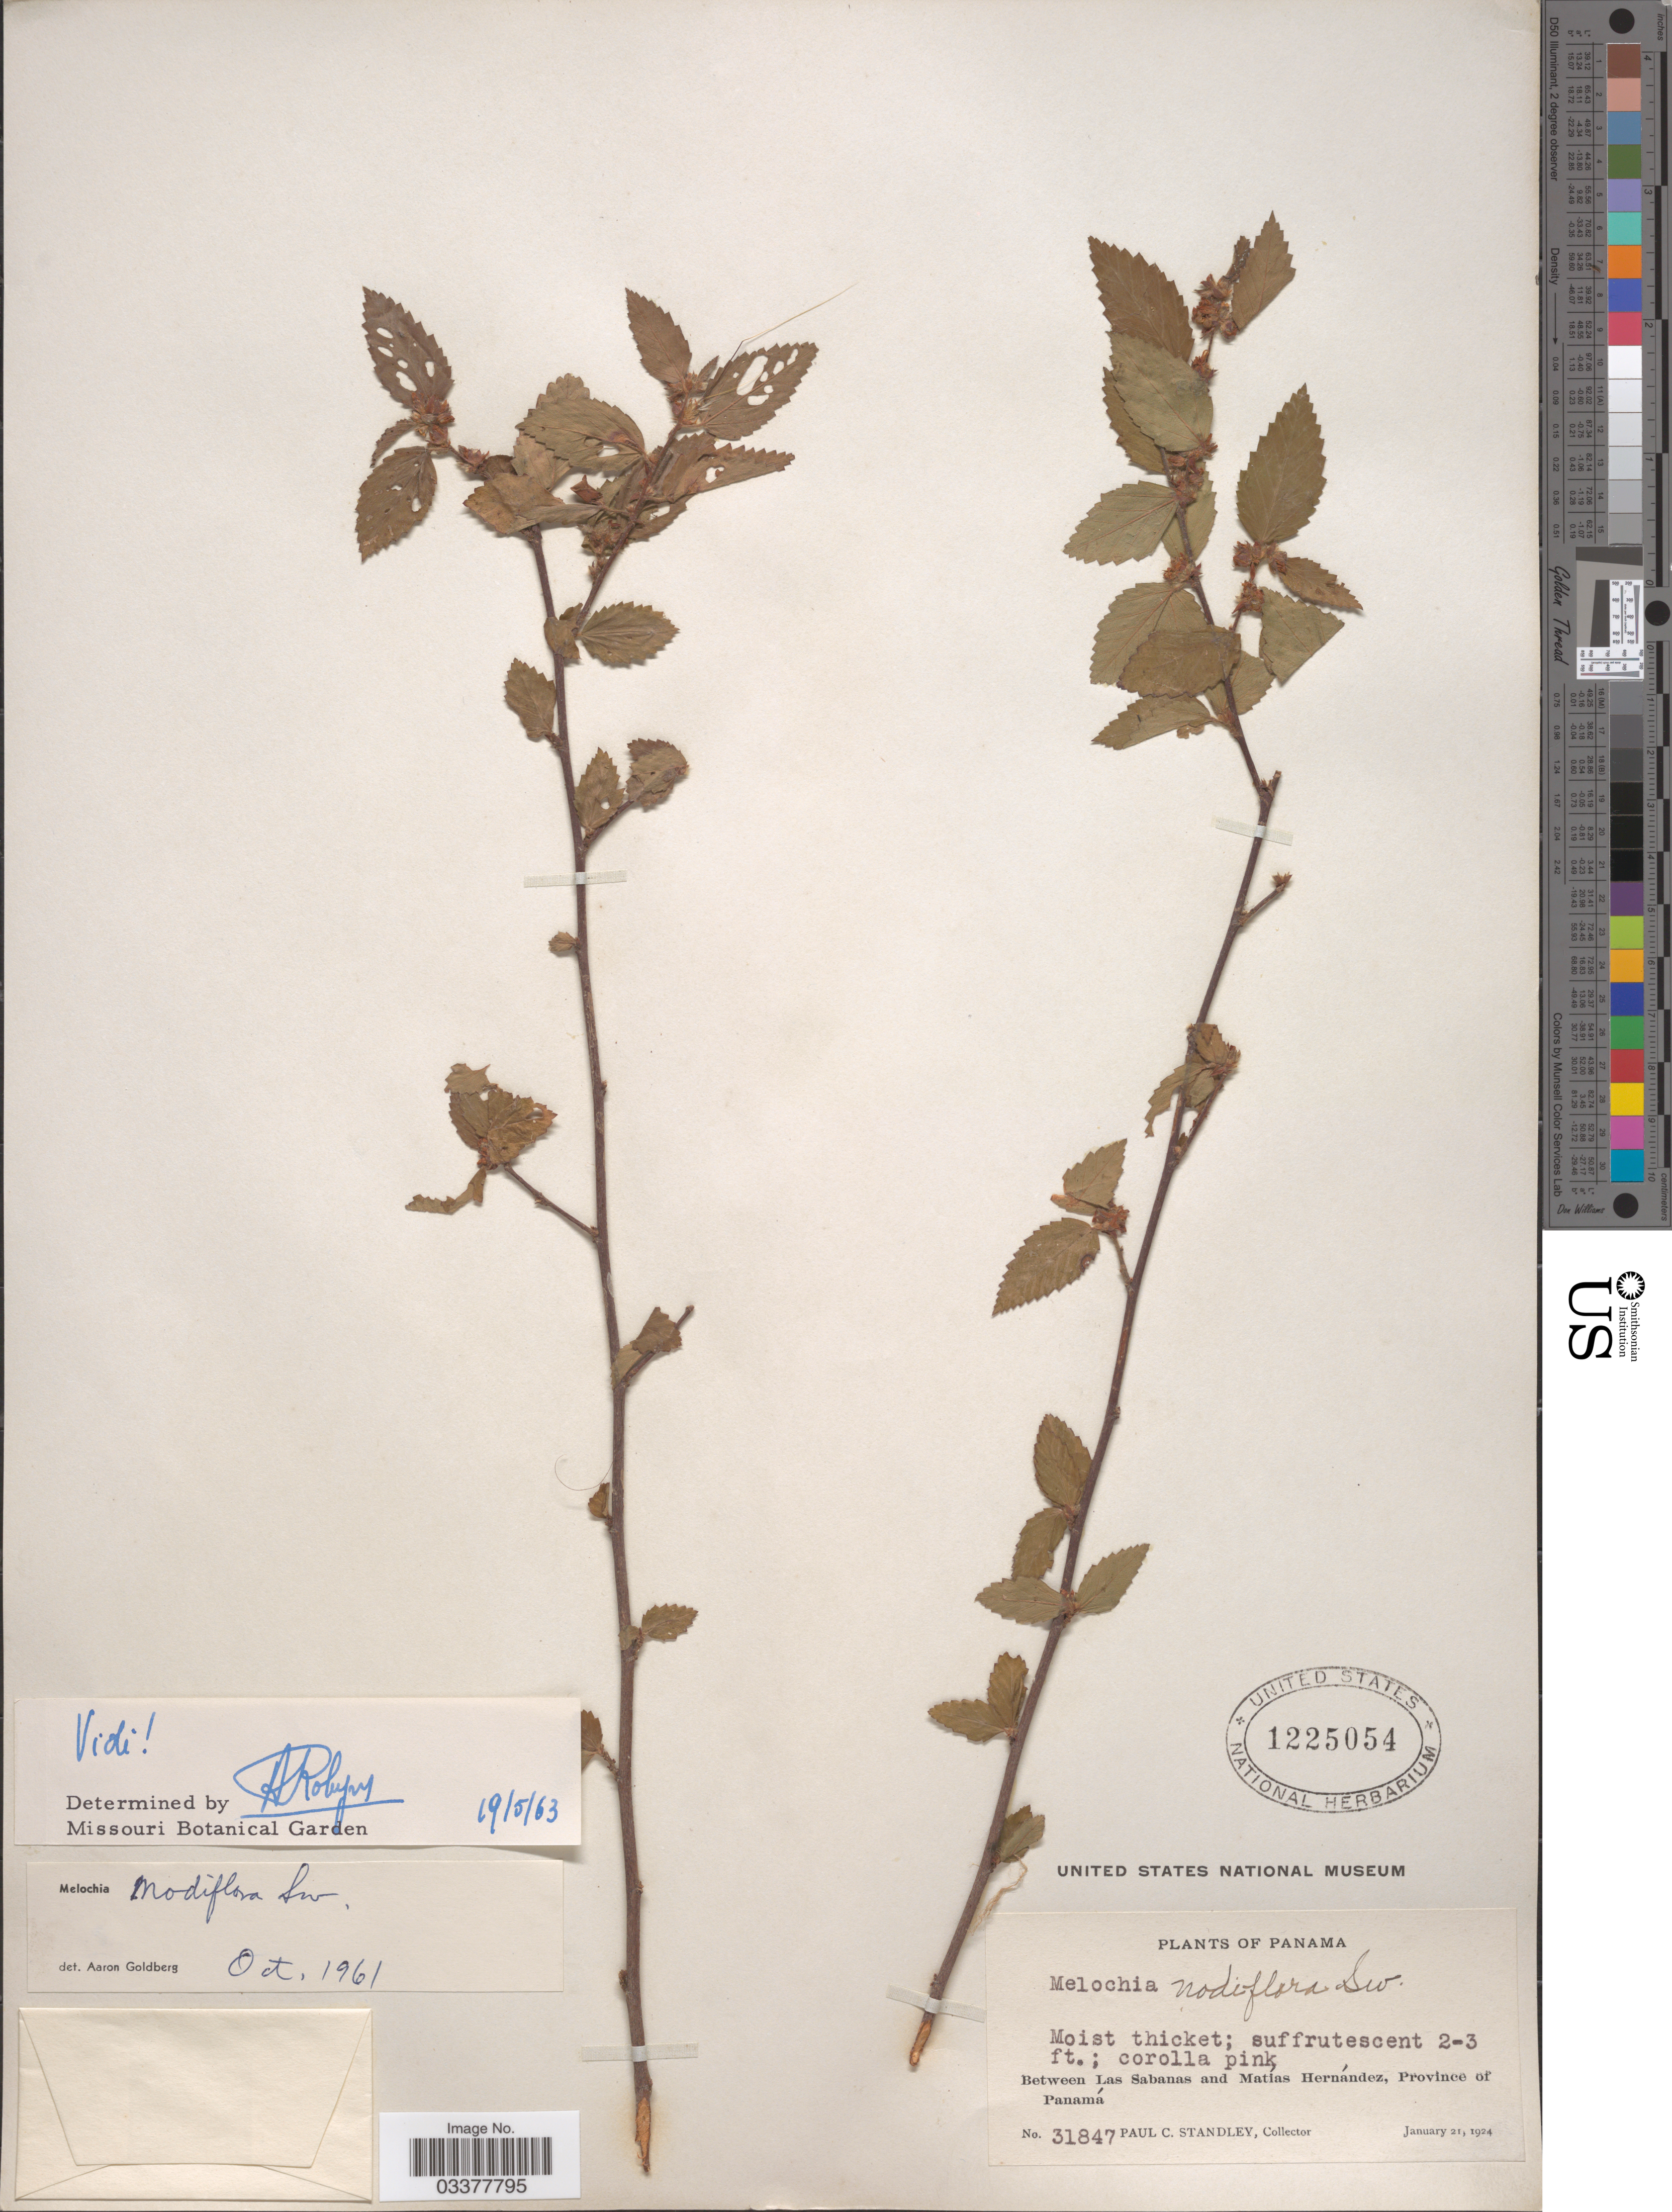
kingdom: Plantae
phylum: Tracheophyta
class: Magnoliopsida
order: Malvales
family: Malvaceae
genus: Melochia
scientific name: Melochia nodiflora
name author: Sw.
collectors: P. C. Standley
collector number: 31847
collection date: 1924-01-21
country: Panama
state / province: Panamá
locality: Between Las Sabanas and Marías Hernández.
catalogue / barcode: US 1225054